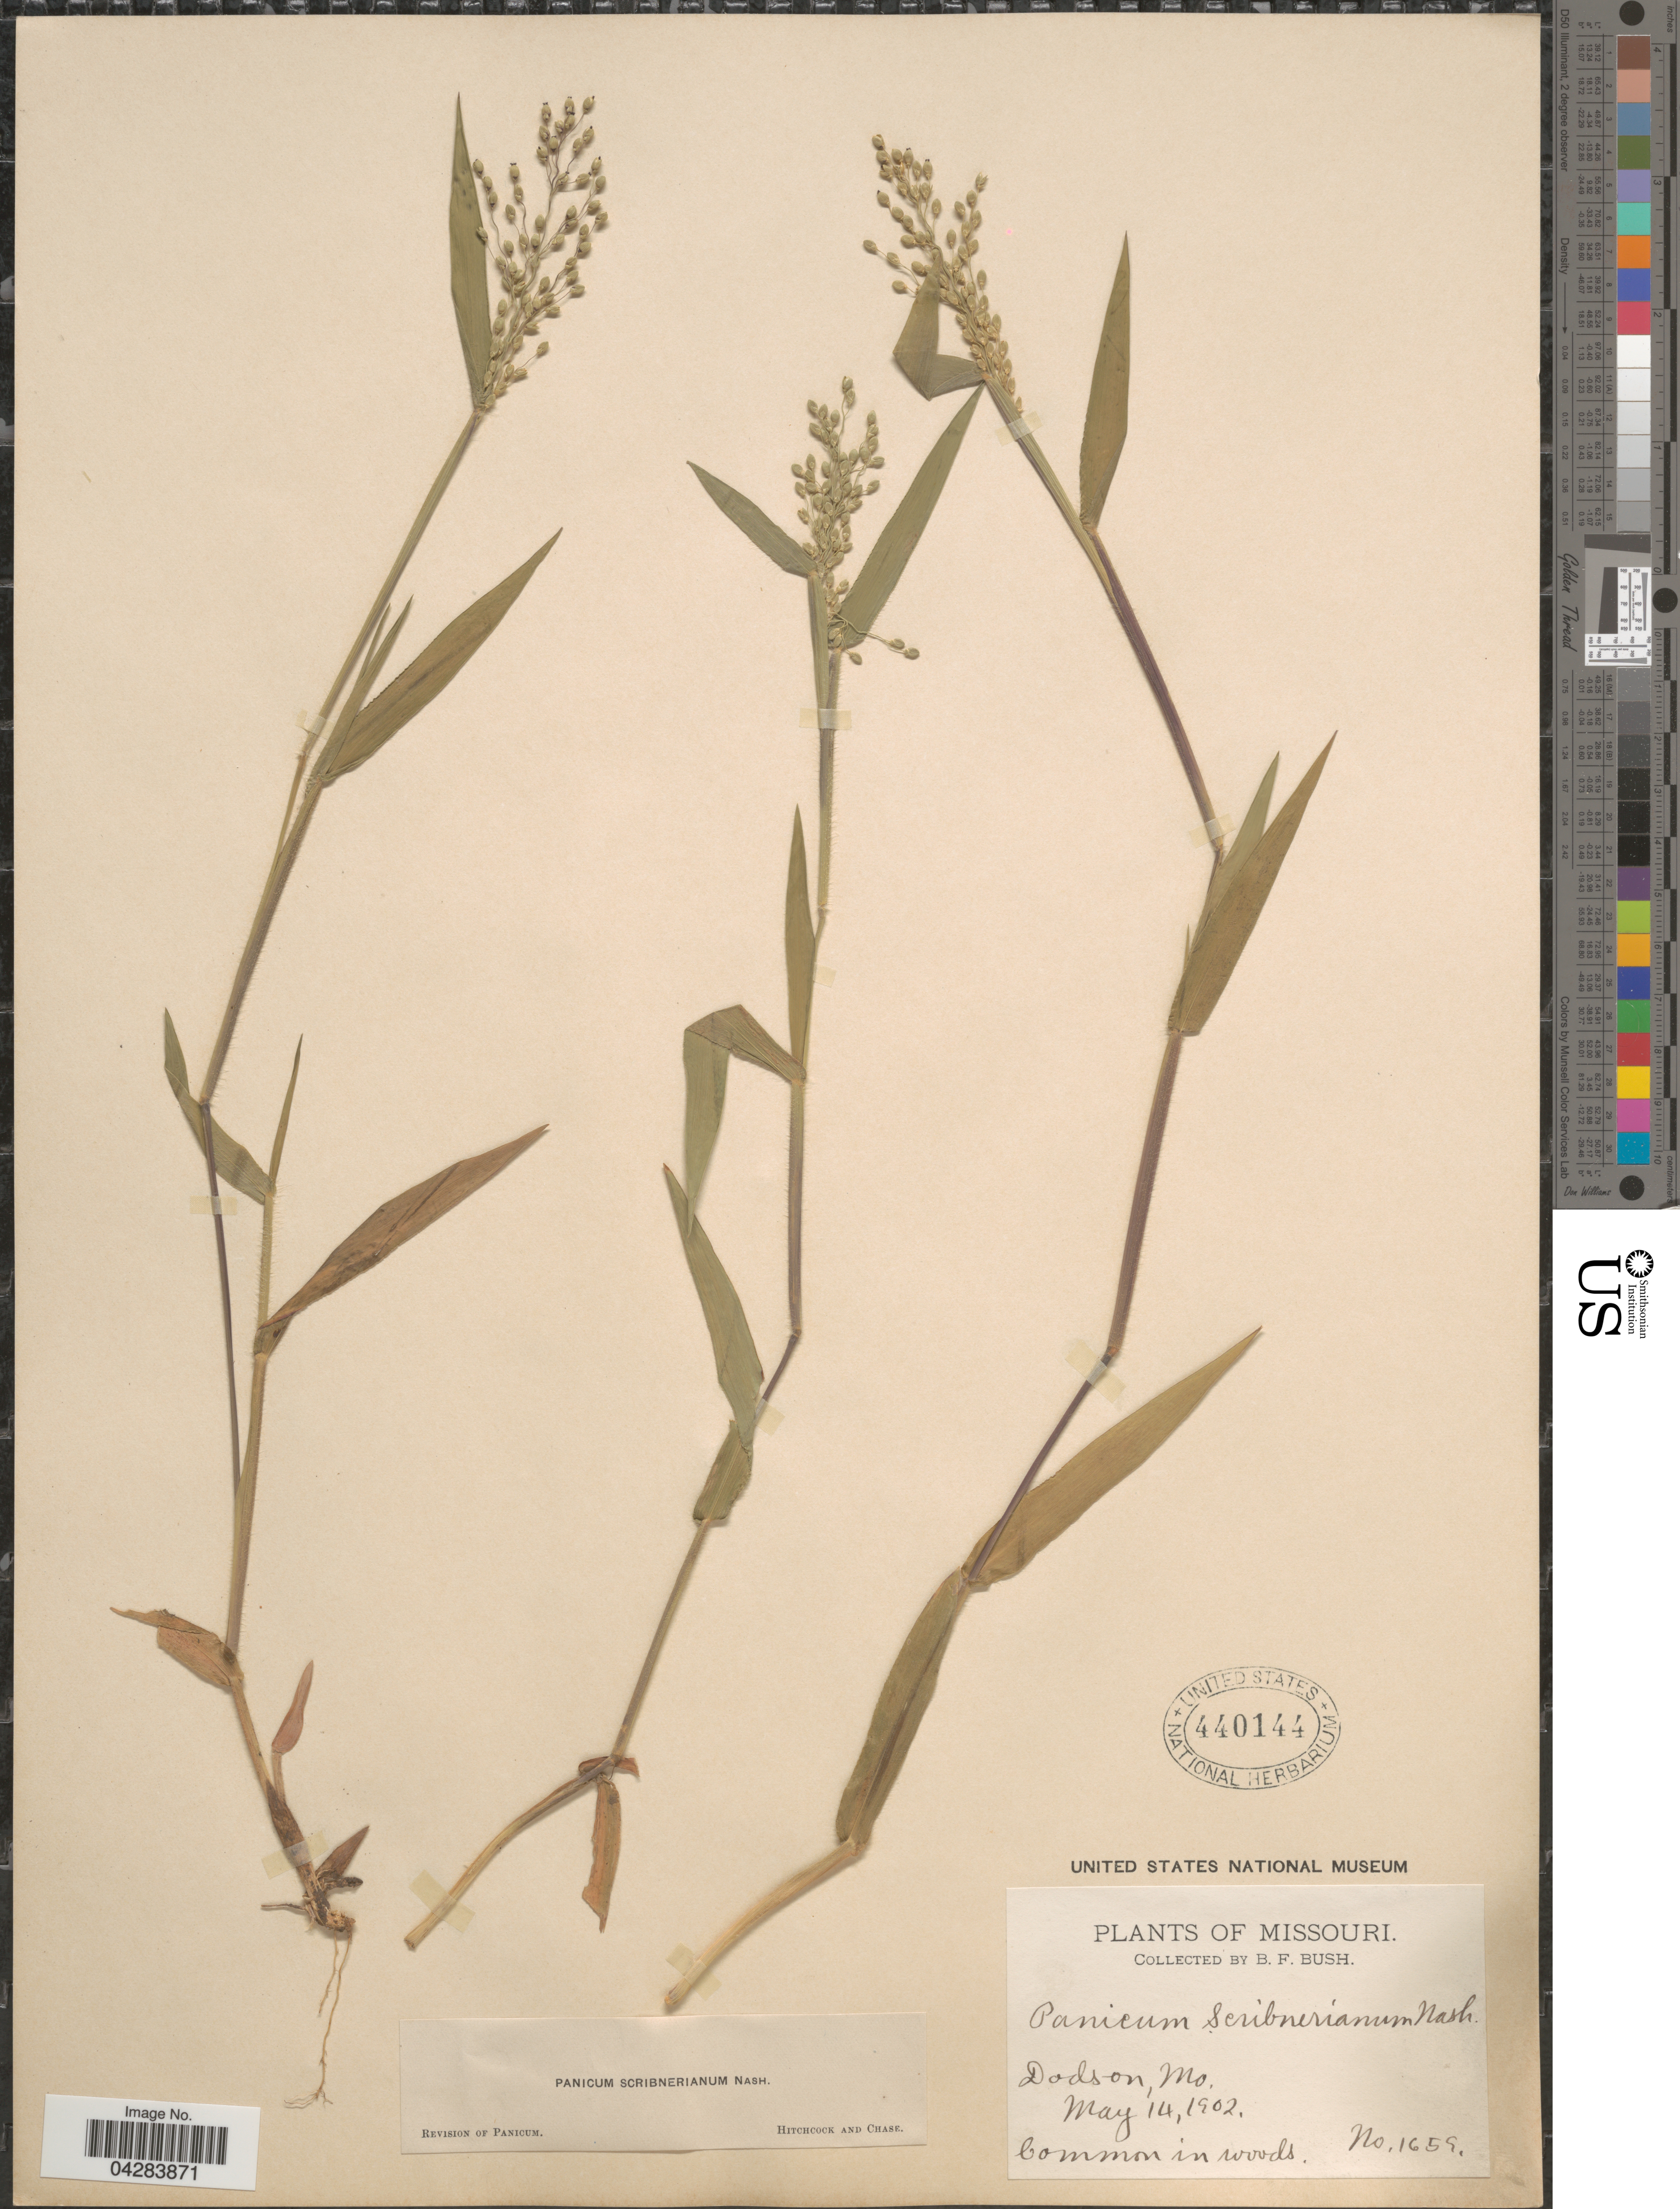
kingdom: Plantae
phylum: Tracheophyta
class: Liliopsida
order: Poales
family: Poaceae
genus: Dichanthelium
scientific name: Dichanthelium oligosanthes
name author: (Schult.) Gould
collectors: B. F. Bush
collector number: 1659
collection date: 1902-05-14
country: United States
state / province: Missouri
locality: Dodson. Common in woods.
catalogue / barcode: US 440144